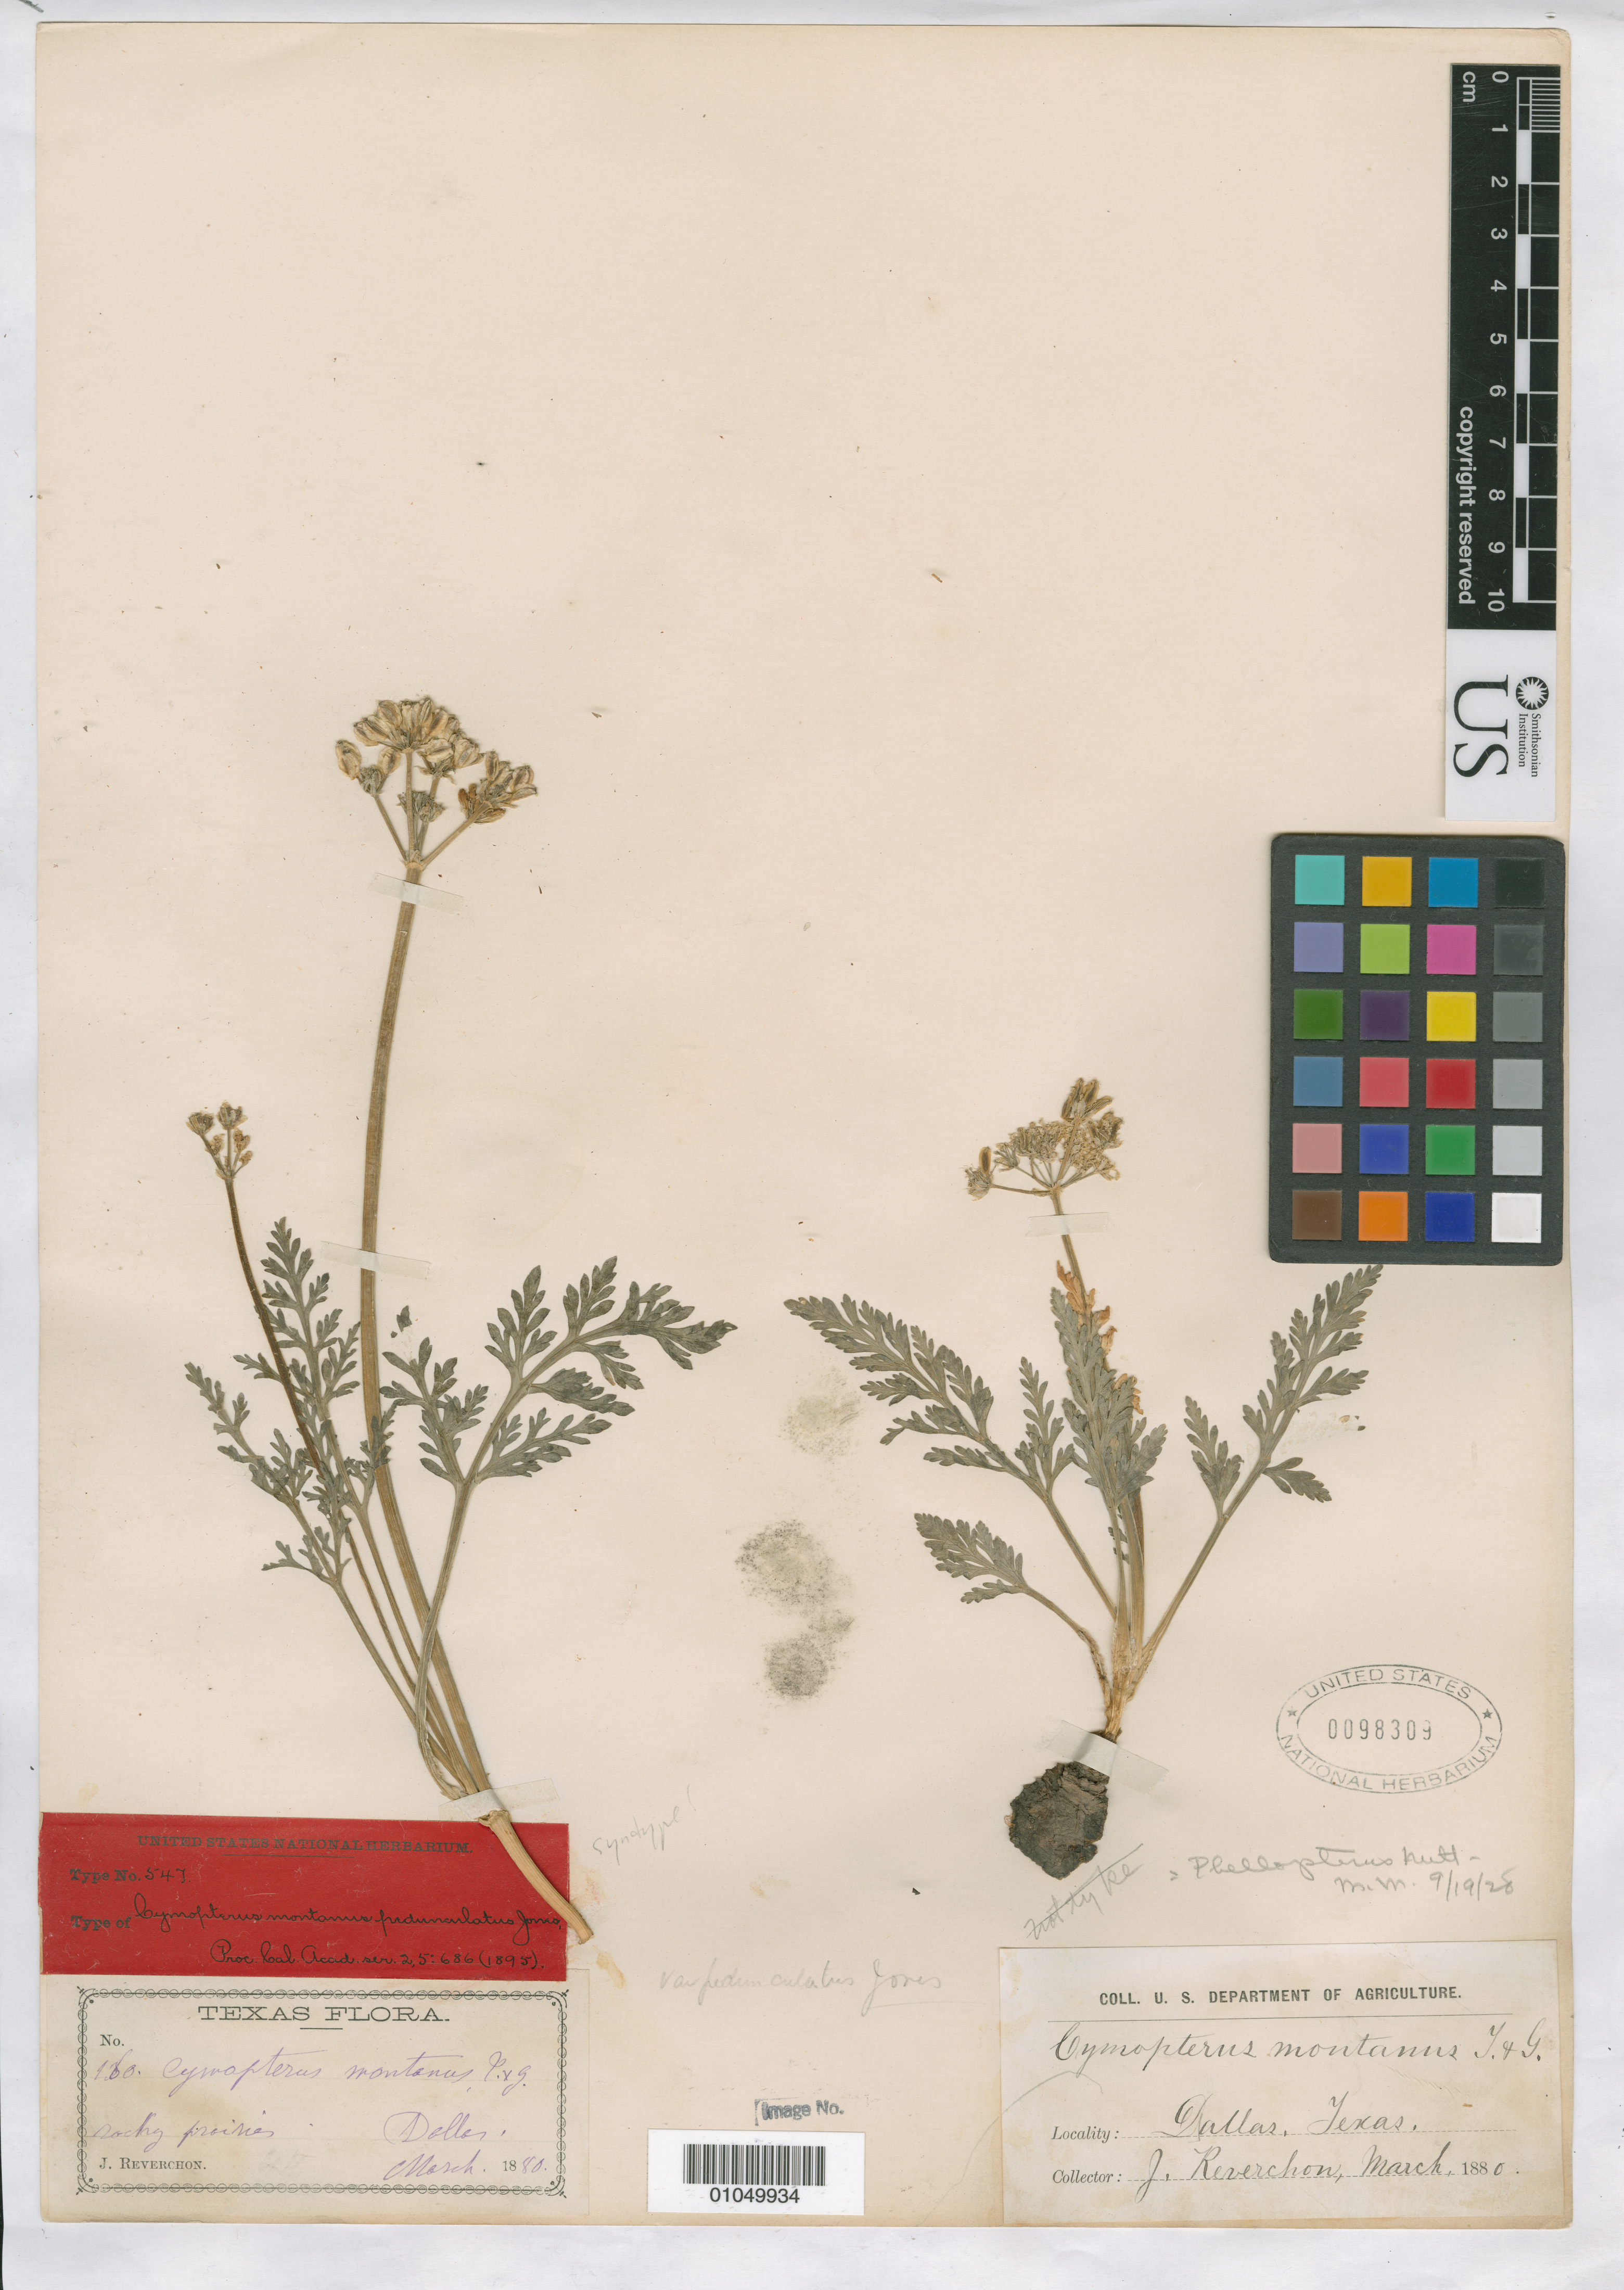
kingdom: Plantae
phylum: Tracheophyta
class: Magnoliopsida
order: Apiales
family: Apiaceae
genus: Cymopterus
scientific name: Cymopterus montanus var. pedunculatus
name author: M.E. Jones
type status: Syntype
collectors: J. Reverchon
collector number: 160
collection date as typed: Mar 1880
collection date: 1880-03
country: United States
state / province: Texas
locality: Rocky prairies, Dallas.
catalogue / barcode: US 98309